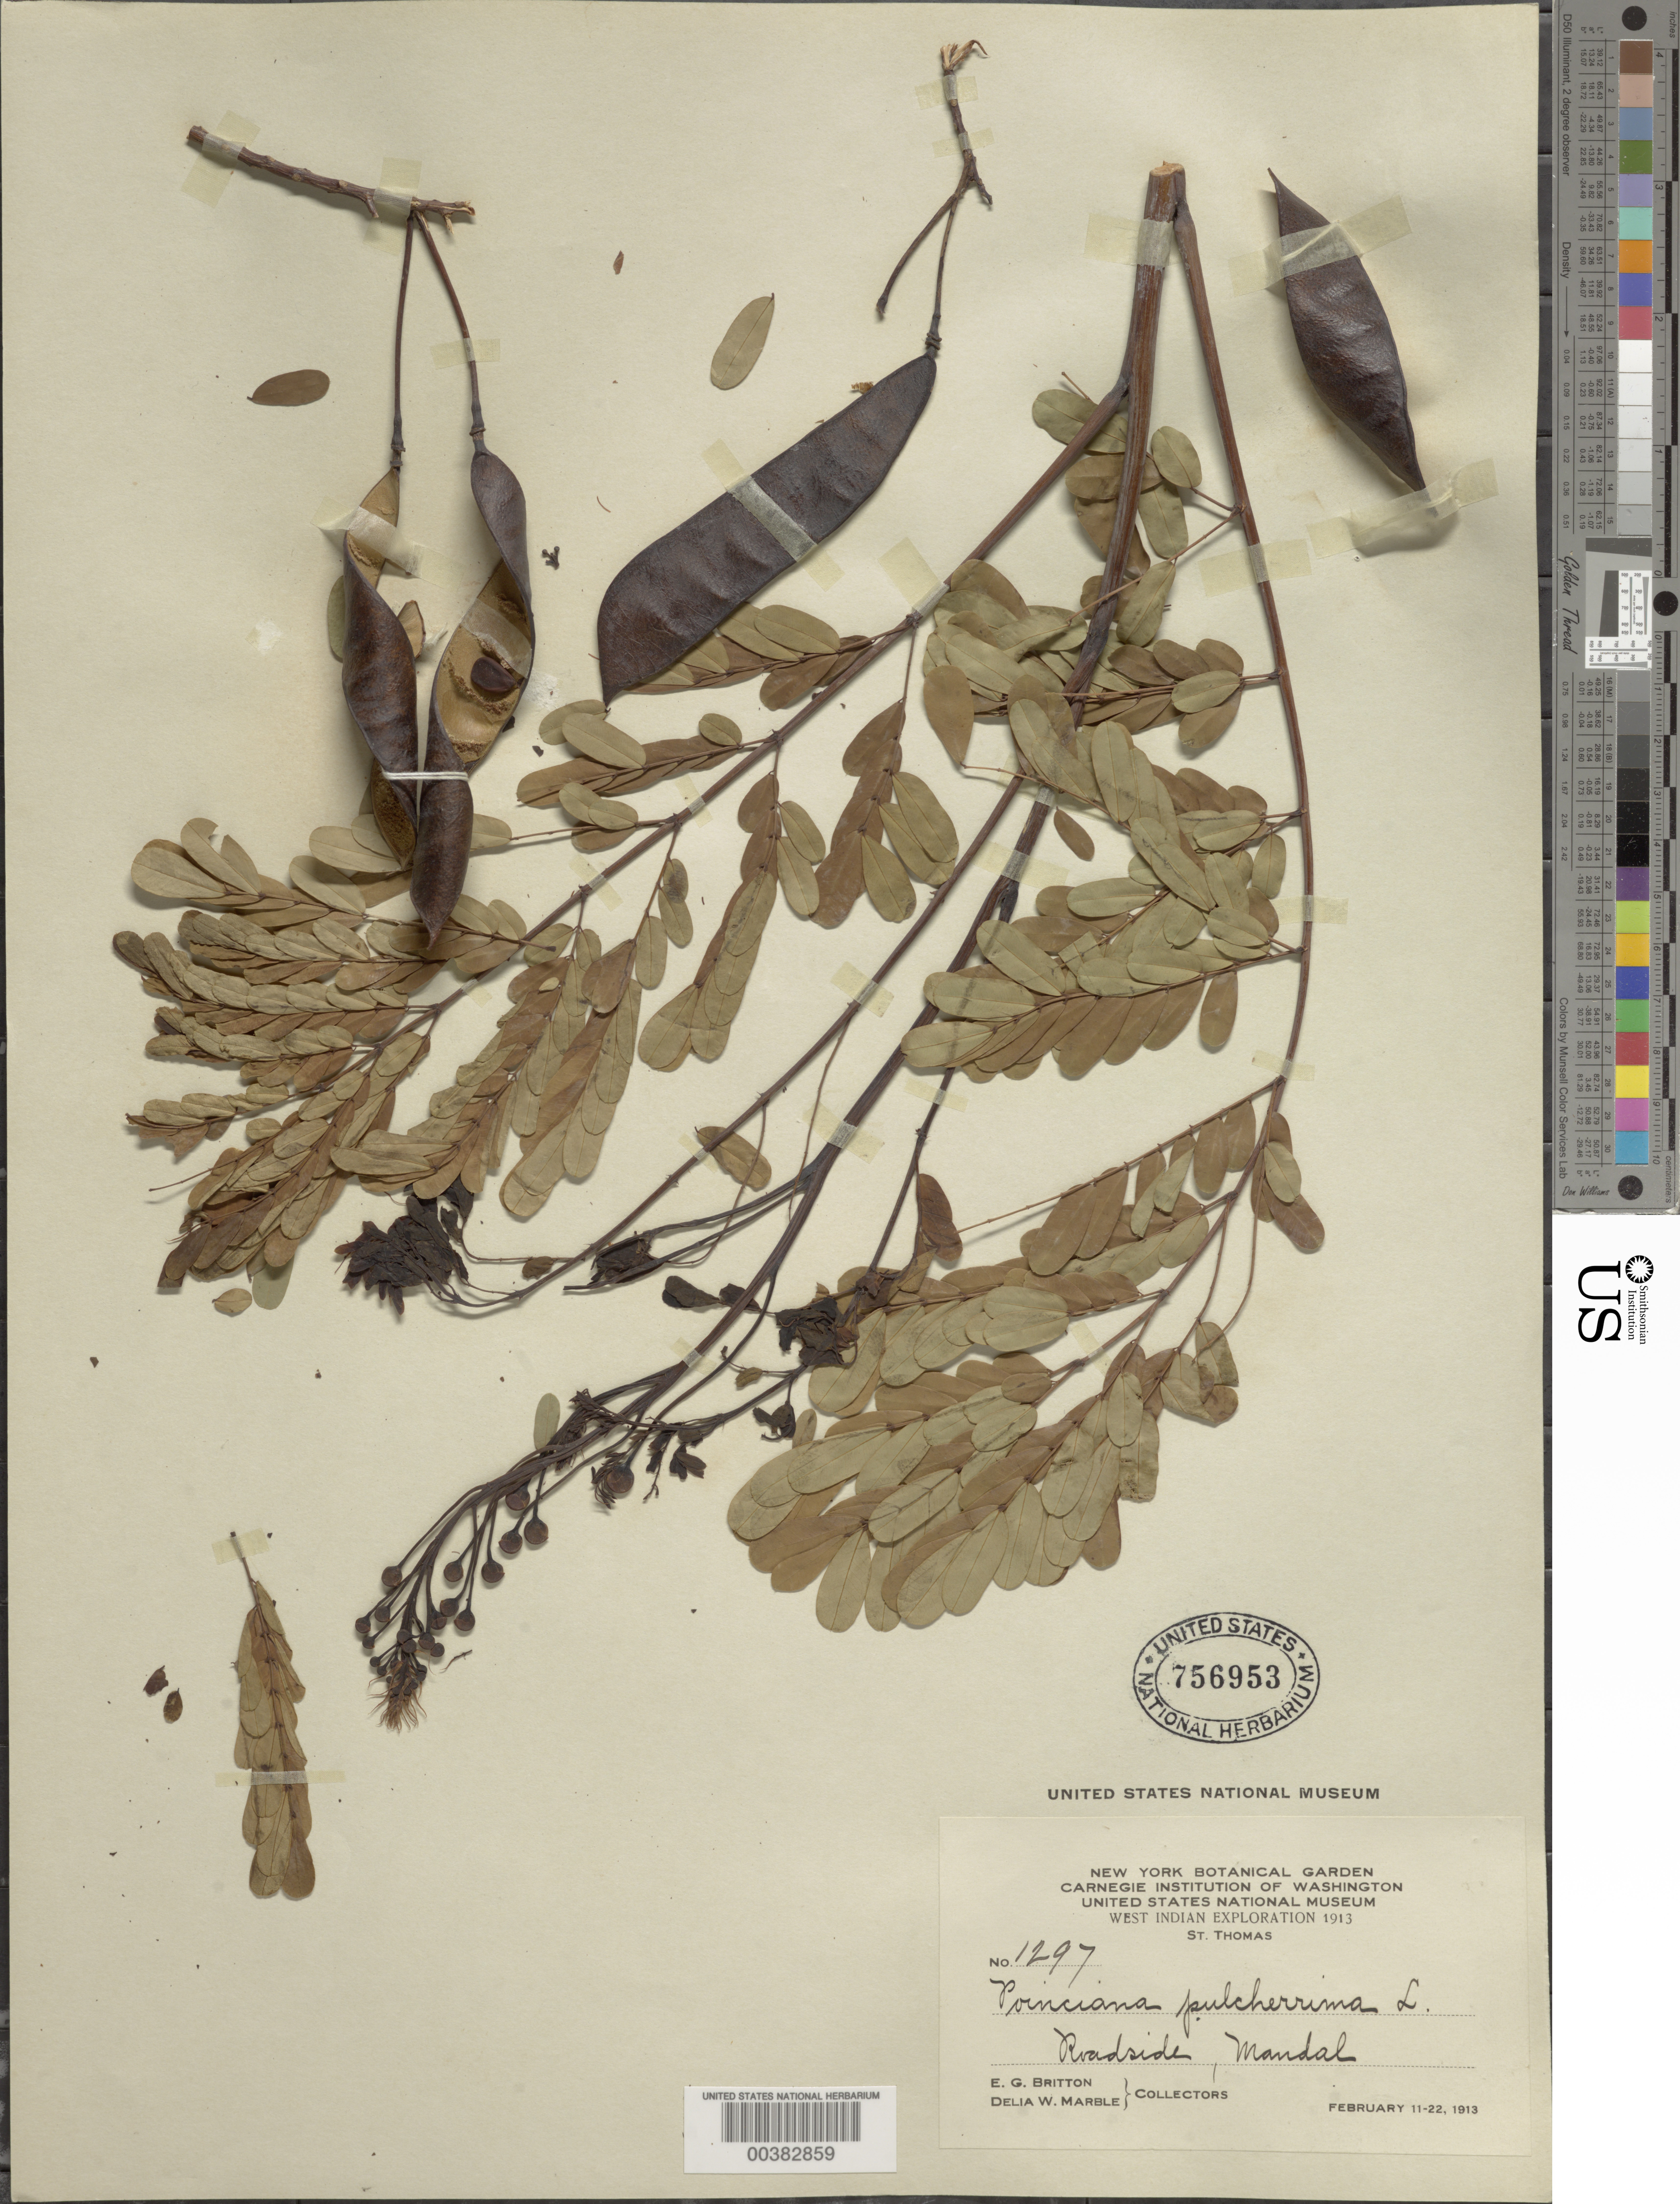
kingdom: Plantae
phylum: Tracheophyta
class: Magnoliopsida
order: Fabales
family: Fabaceae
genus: Caesalpinia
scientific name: Caesalpinia pulcherrima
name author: (L.) Sw.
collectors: E. G. Britton & D. W. Marble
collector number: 1297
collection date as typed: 11 Feb 1913 to 22 Feb 1913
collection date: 1913-02-11/1913-02-22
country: U.S. Virgin Islands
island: St. Thomas Island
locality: Mandal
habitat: Roadside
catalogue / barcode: US 756953